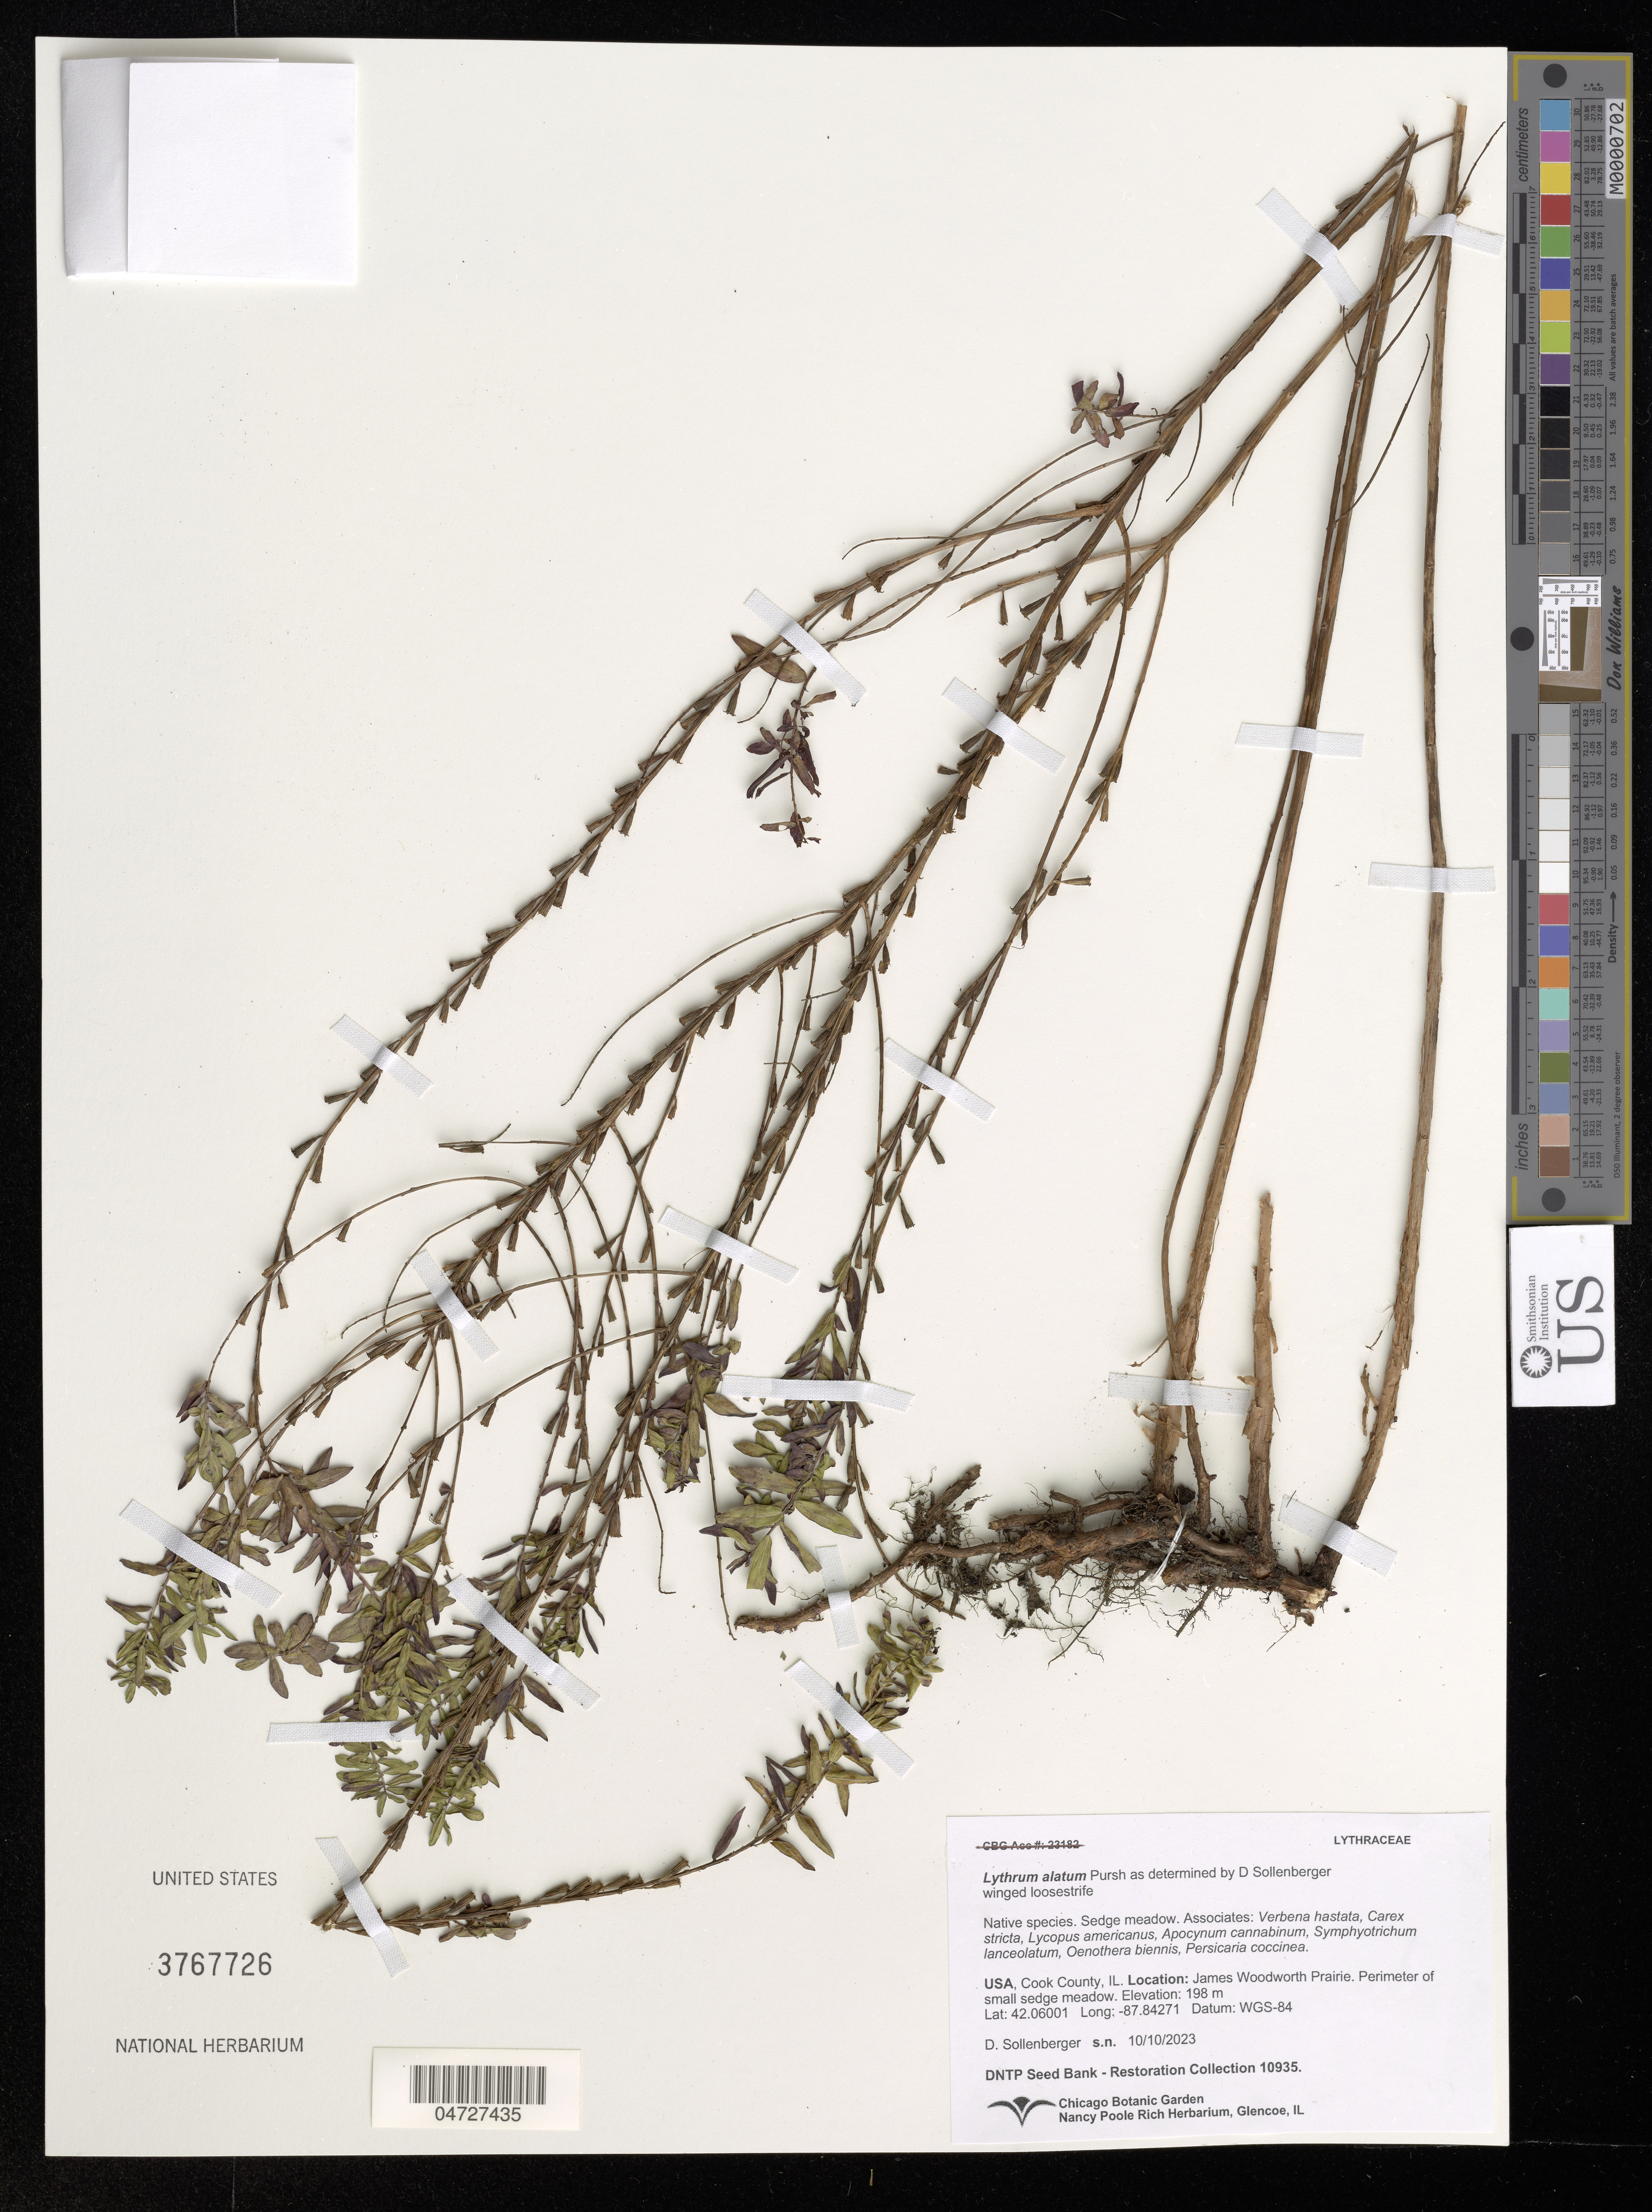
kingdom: Plantae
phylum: Tracheophyta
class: Magnoliopsida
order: Myrtales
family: Lythraceae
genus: Lythrum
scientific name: Lythrum alatum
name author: Pursh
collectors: D. Sollenberger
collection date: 2023-10-10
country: United States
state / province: Illinois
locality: Cook County. James Woodworth Prairie. Perimeter of small sedge meadow.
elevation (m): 198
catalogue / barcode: US 3767726